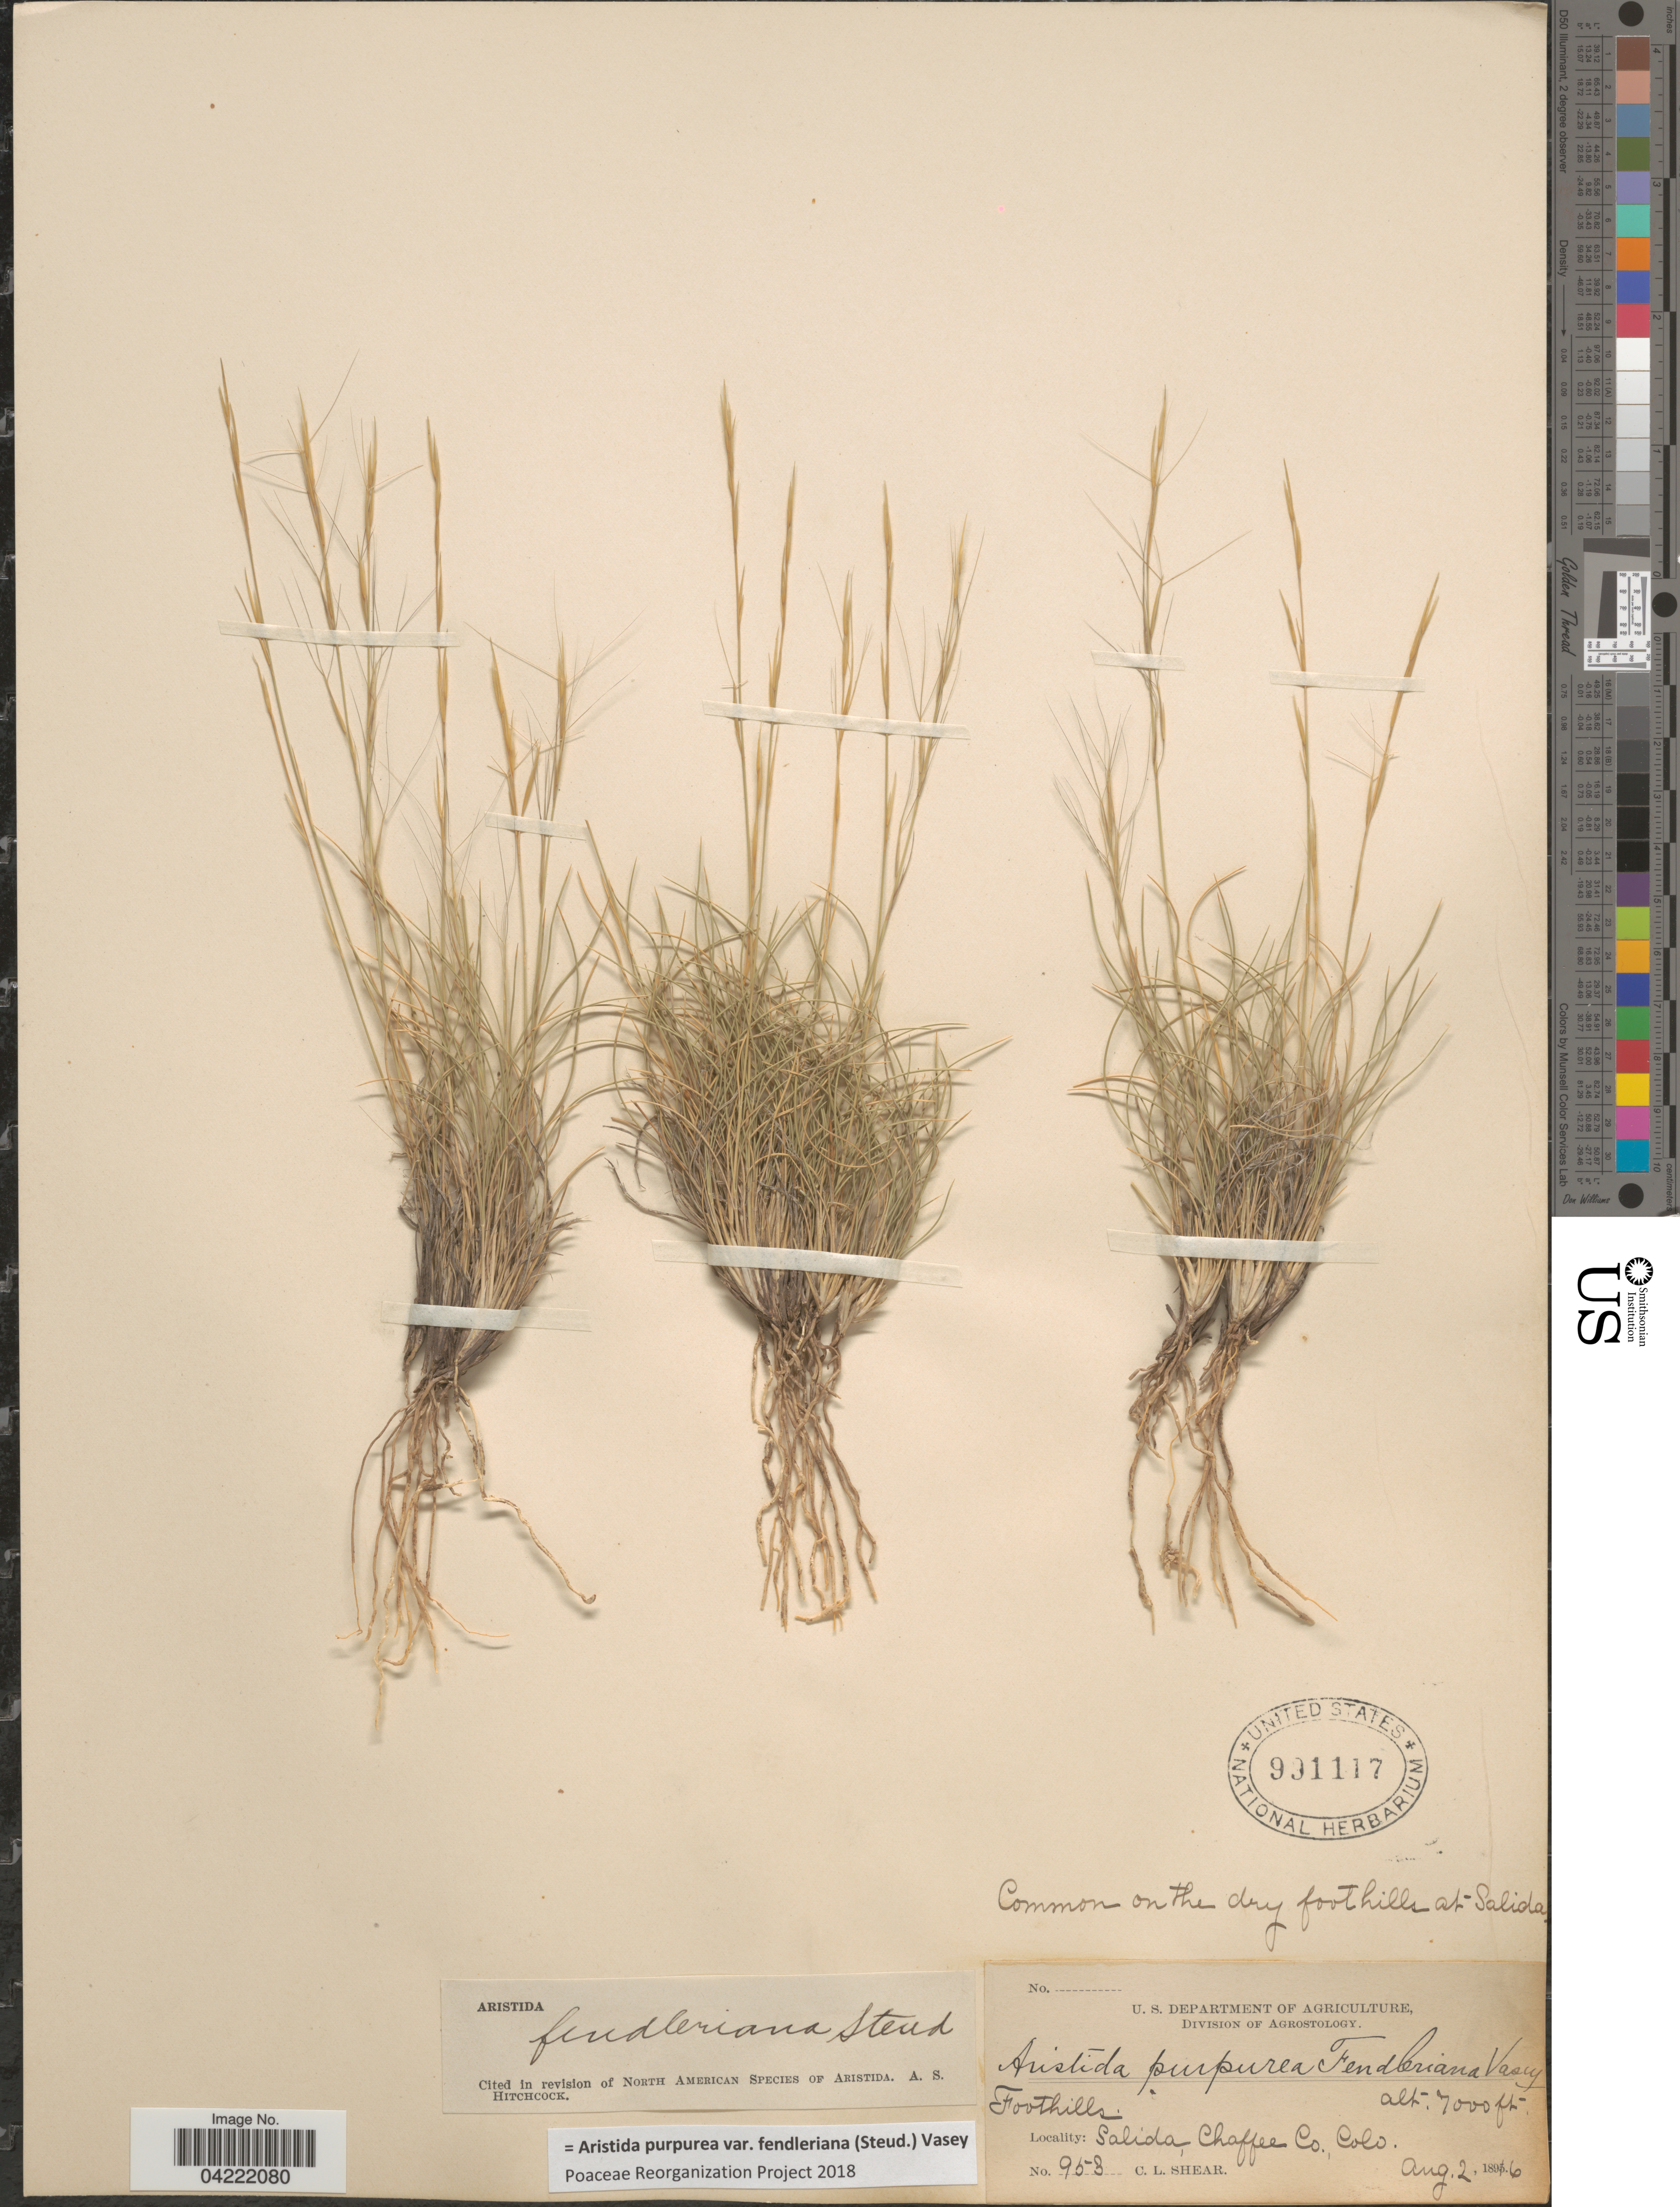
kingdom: Plantae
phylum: Tracheophyta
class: Liliopsida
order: Poales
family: Poaceae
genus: Aristida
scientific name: Aristida purpurea var. fendleriana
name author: (Steud.) Vasey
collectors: C. L. Shear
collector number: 953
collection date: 1896-08-02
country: United States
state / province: Colorado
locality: Foothills. Salida, Chaffee Co.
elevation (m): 2134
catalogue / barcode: US 991117